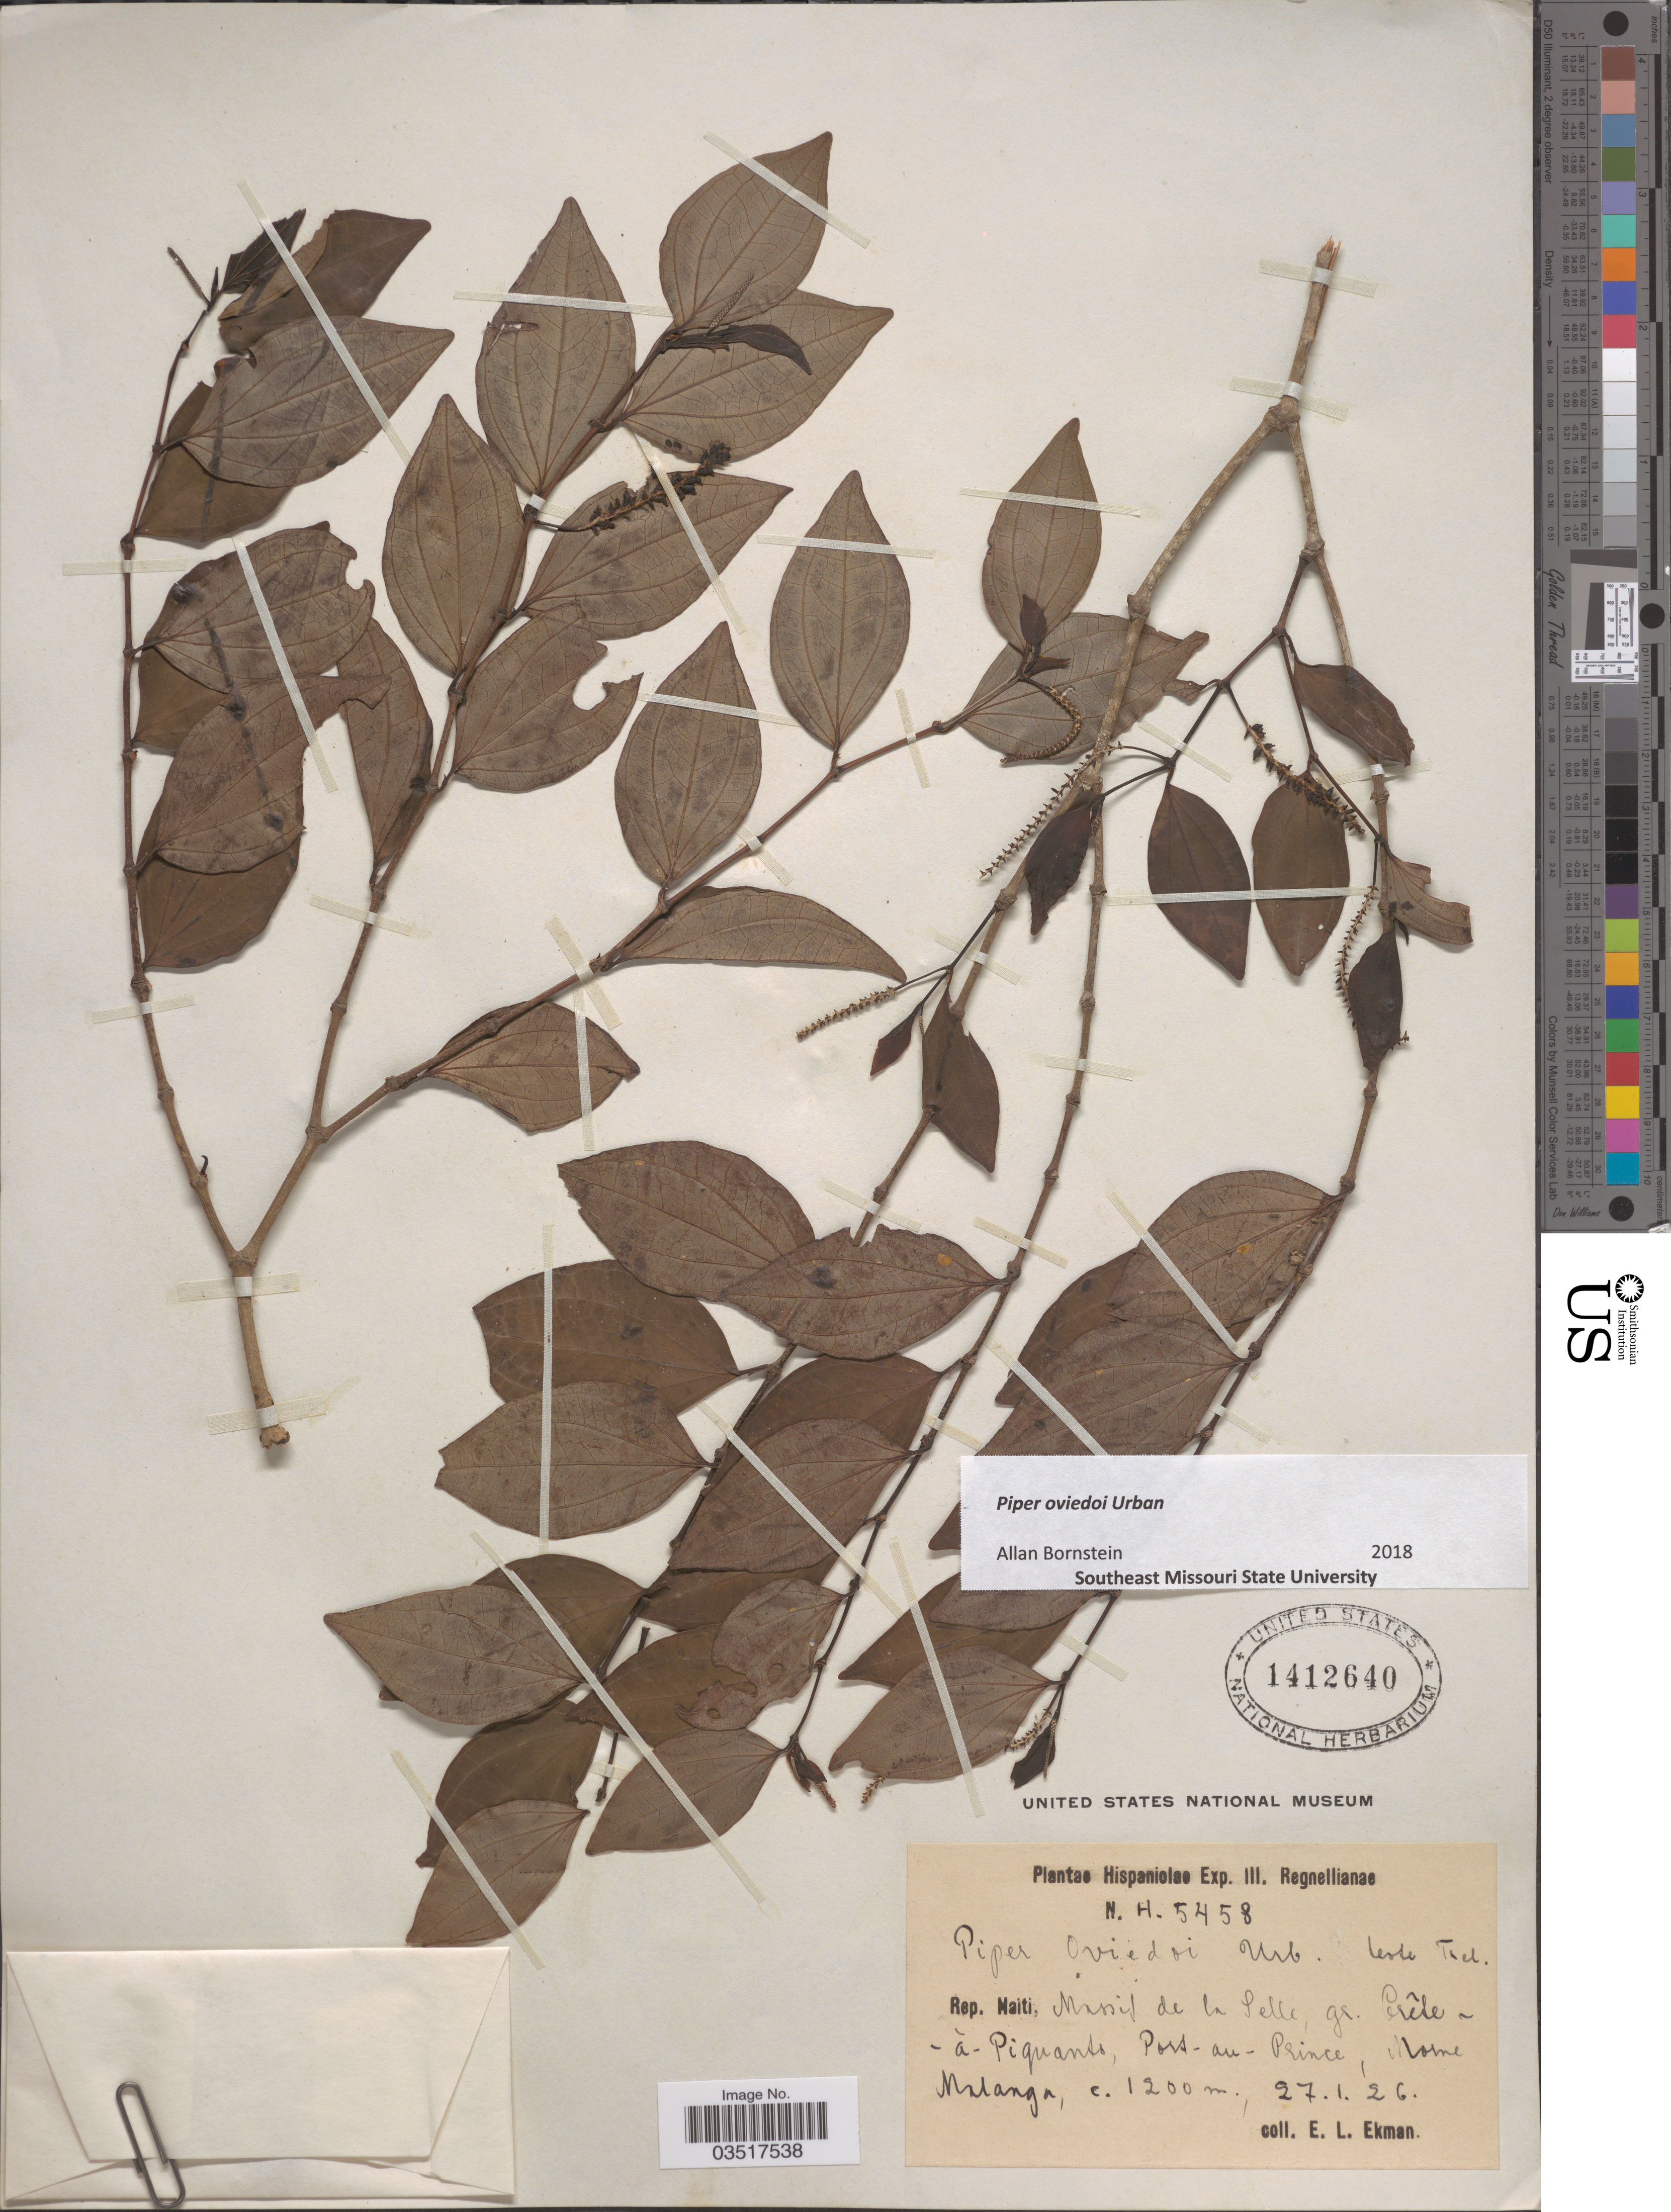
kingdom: Plantae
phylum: Tracheophyta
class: Magnoliopsida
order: Piperales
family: Piperaceae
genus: Piper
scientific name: Piper oviedoi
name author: Urb.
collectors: E. L. Ekman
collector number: H5458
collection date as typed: Transcribed d/m/y: 27/1/26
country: Haiti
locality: Rep. Haiti, Massif de la Selle, gr. Crête-à-Piquants, Port-au-Prince, Morne Malanga.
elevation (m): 1200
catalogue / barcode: US 1412640